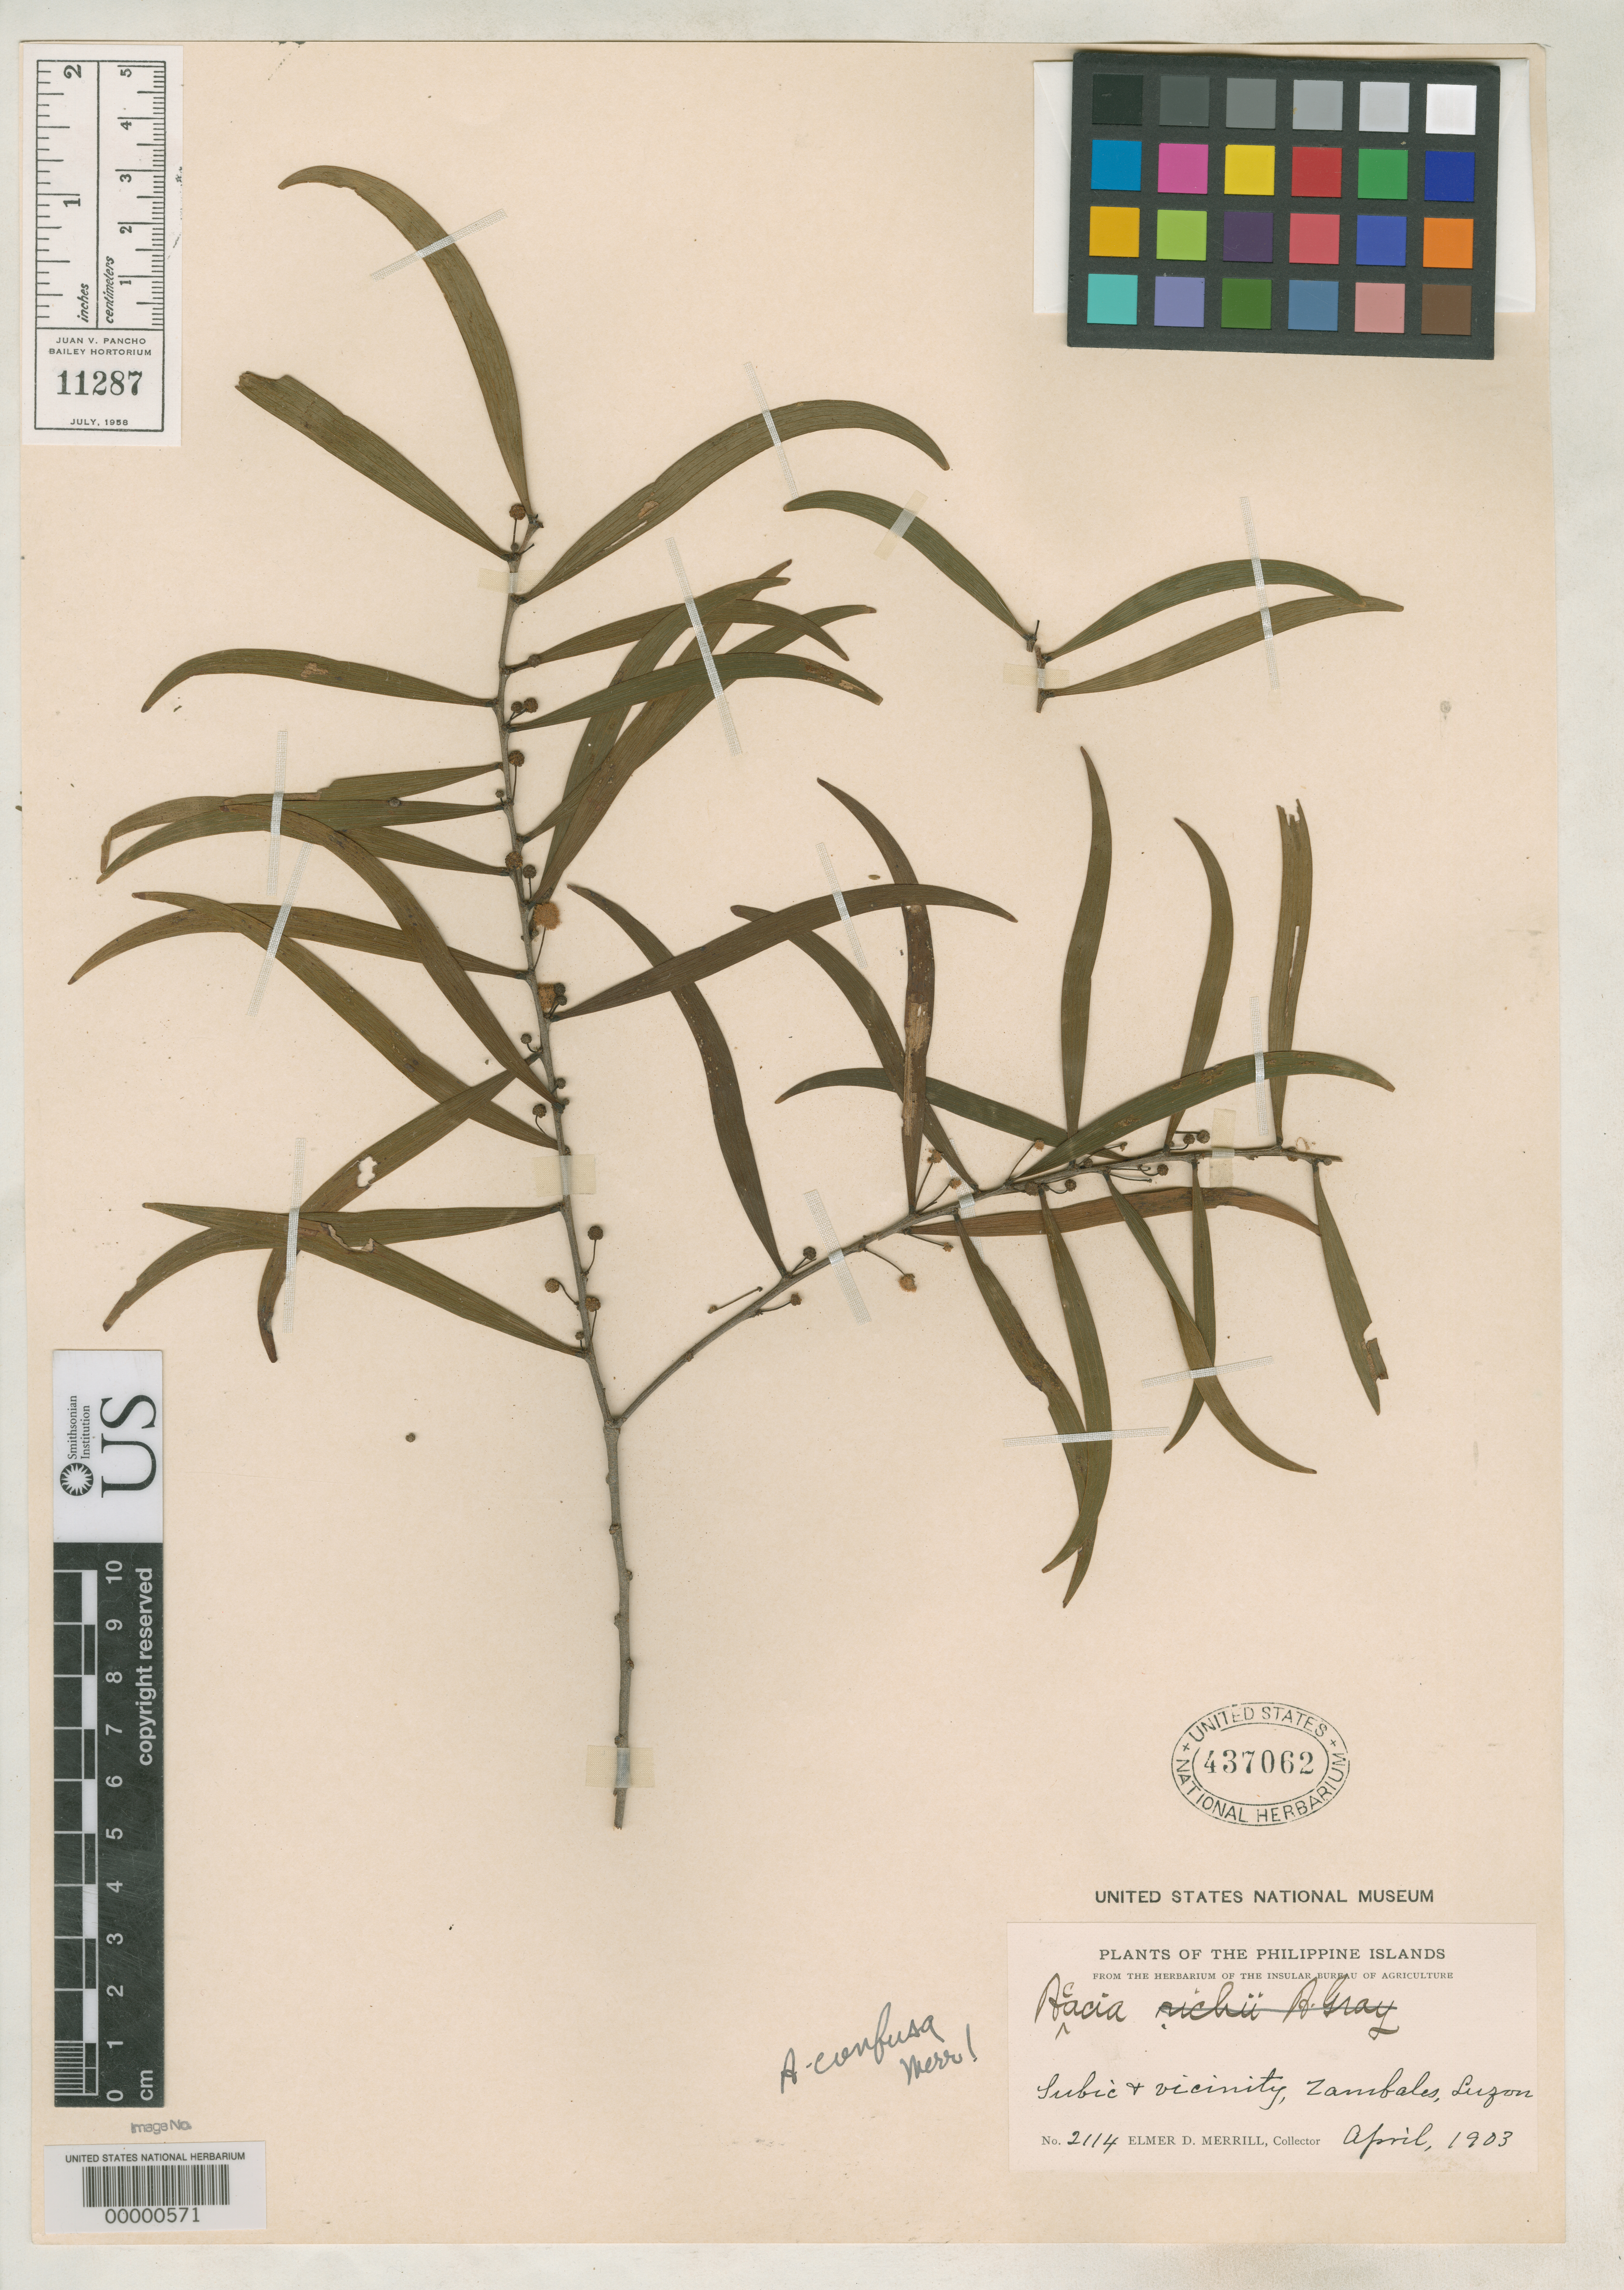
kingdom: Plantae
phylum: Tracheophyta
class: Magnoliopsida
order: Fabales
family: Fabaceae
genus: Acacia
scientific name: Acacia confusa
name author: Merr.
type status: Isotype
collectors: E. D. Merrill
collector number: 2114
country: Philippines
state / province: Central Luzon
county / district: Zambales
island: Luzon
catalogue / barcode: US 437062